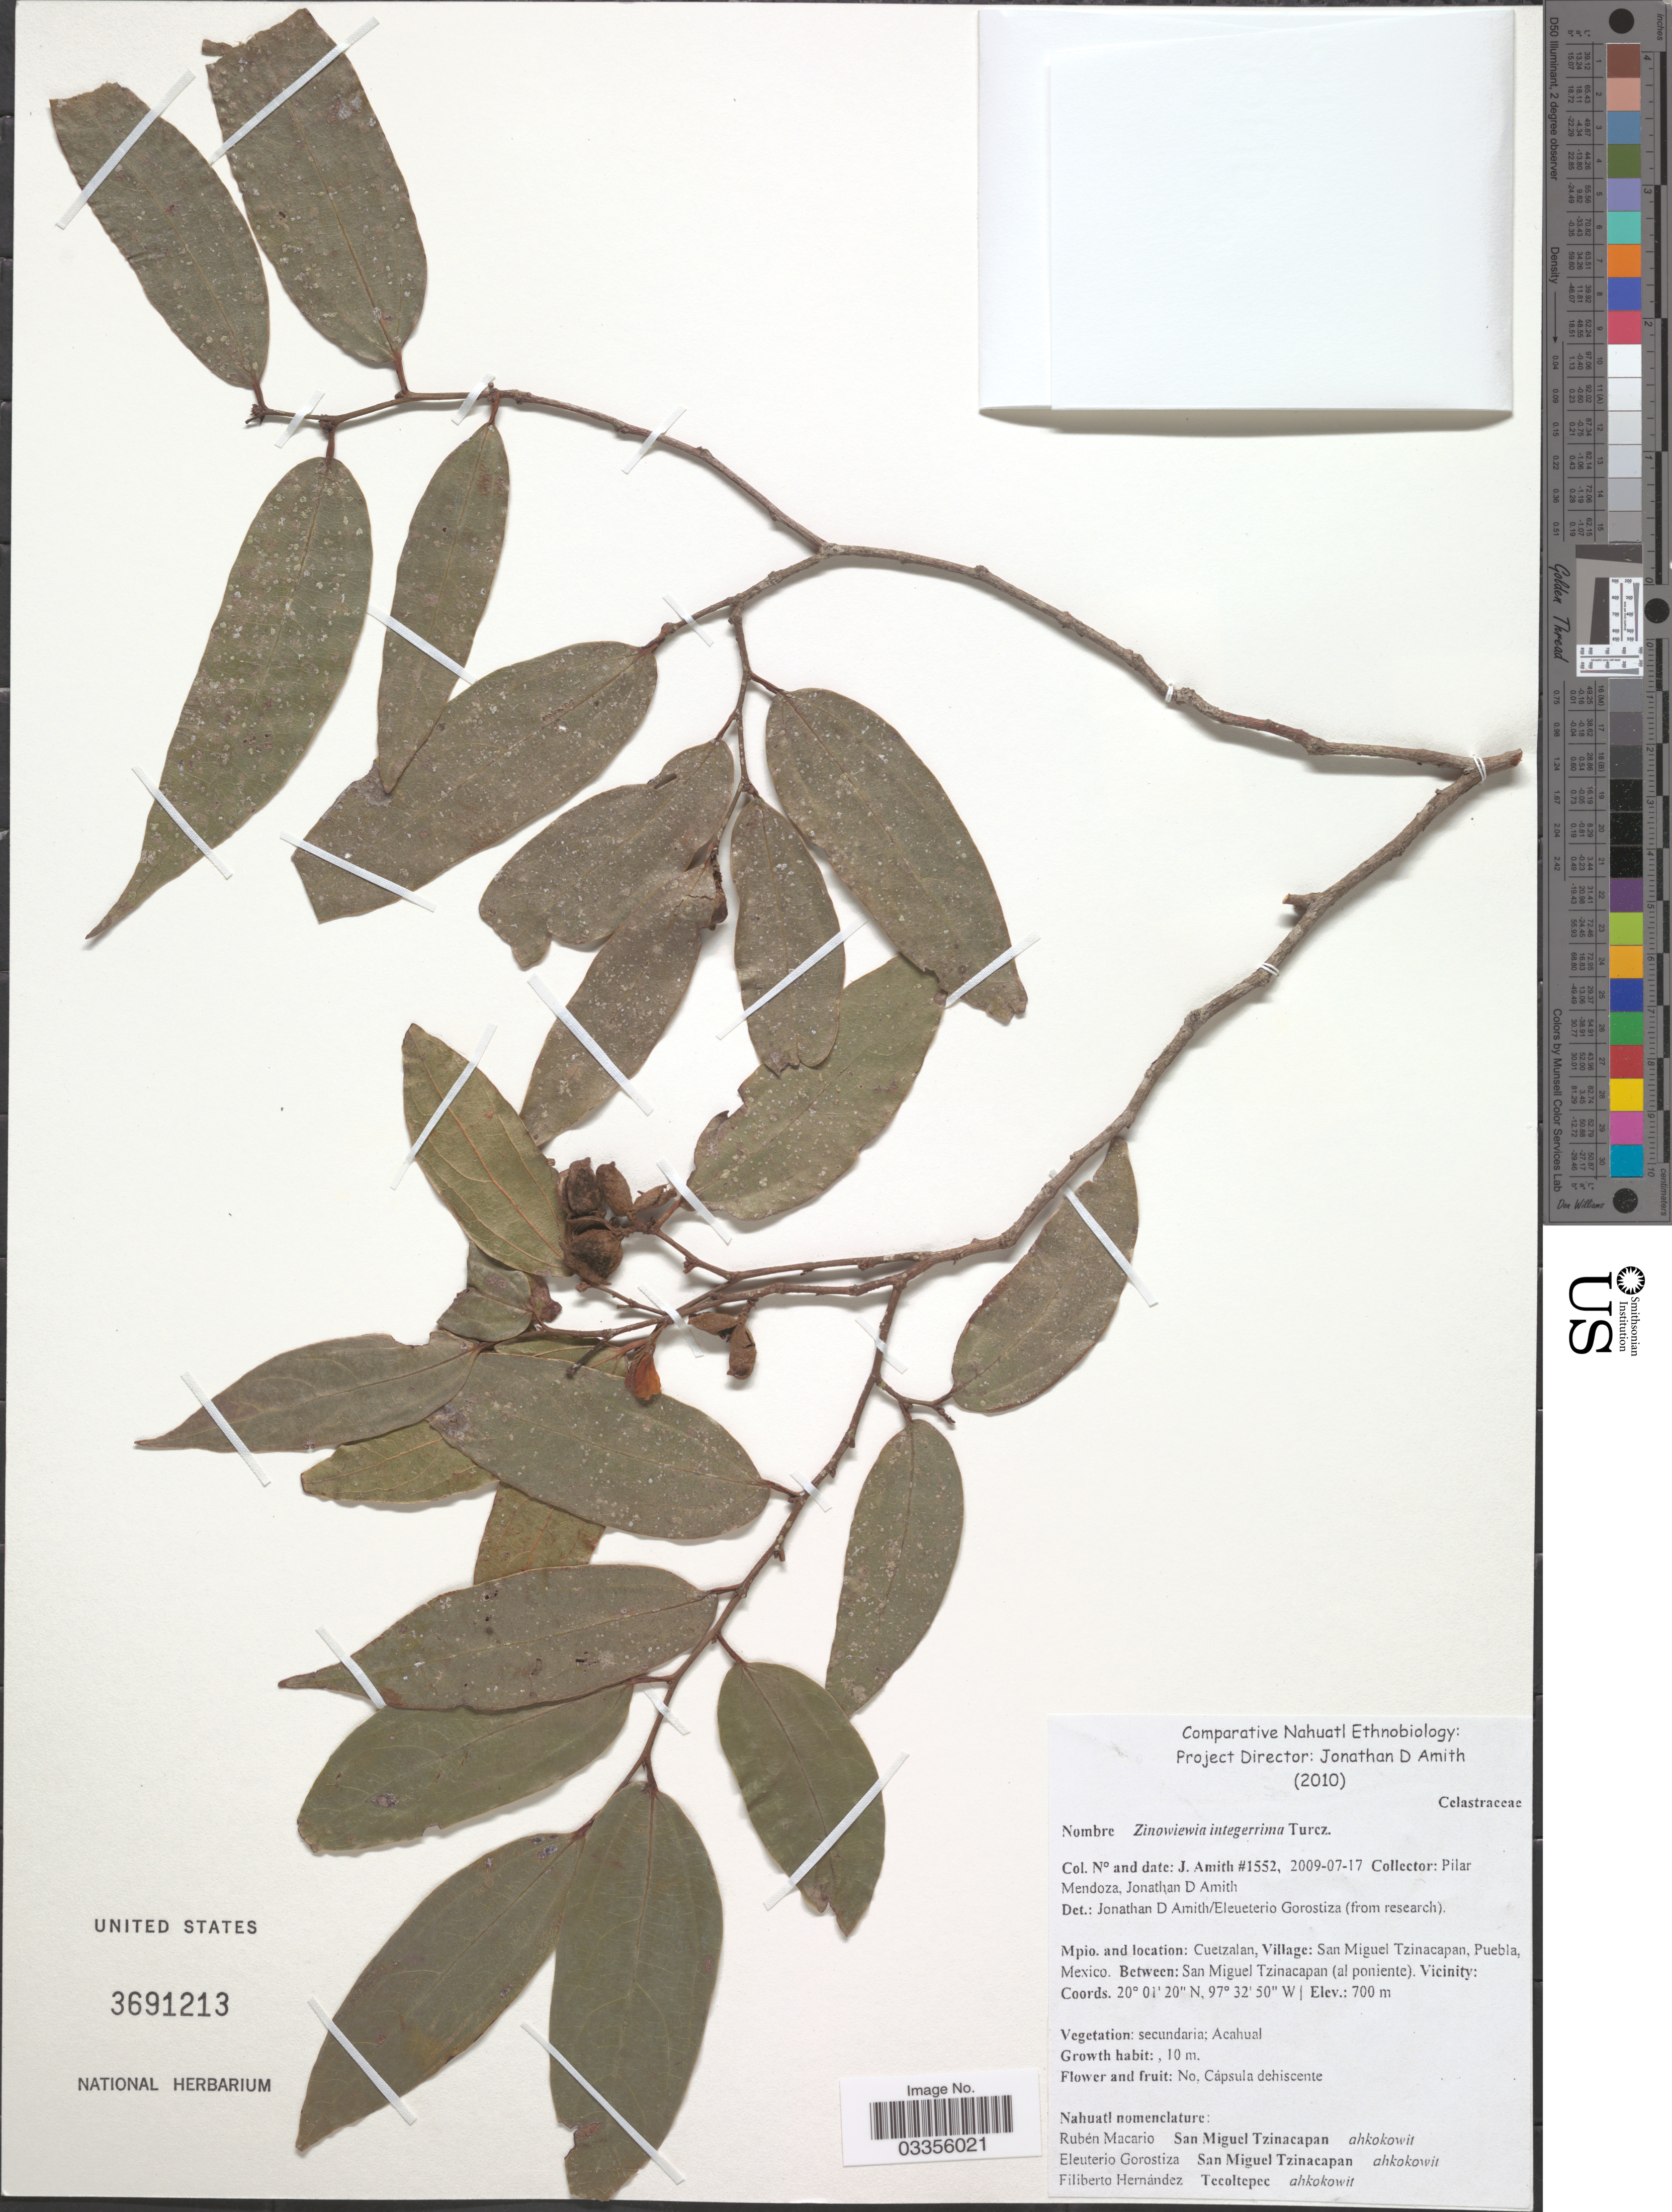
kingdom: Plantae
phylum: Tracheophyta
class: Magnoliopsida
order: Celastrales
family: Celastraceae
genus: Zinowiewia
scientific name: Zinowiewia integerrima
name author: (Turcz.) Turcz.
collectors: P. Mendoza & J. D. Amith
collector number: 1552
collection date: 2009-07-17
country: Mexico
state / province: Puebla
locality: Mpio. and location: Cuetzalan, Village: San Miguel Tzinacapan. Between: San Miguel Tzinacapan (al poniente).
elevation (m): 700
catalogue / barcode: US 3691213